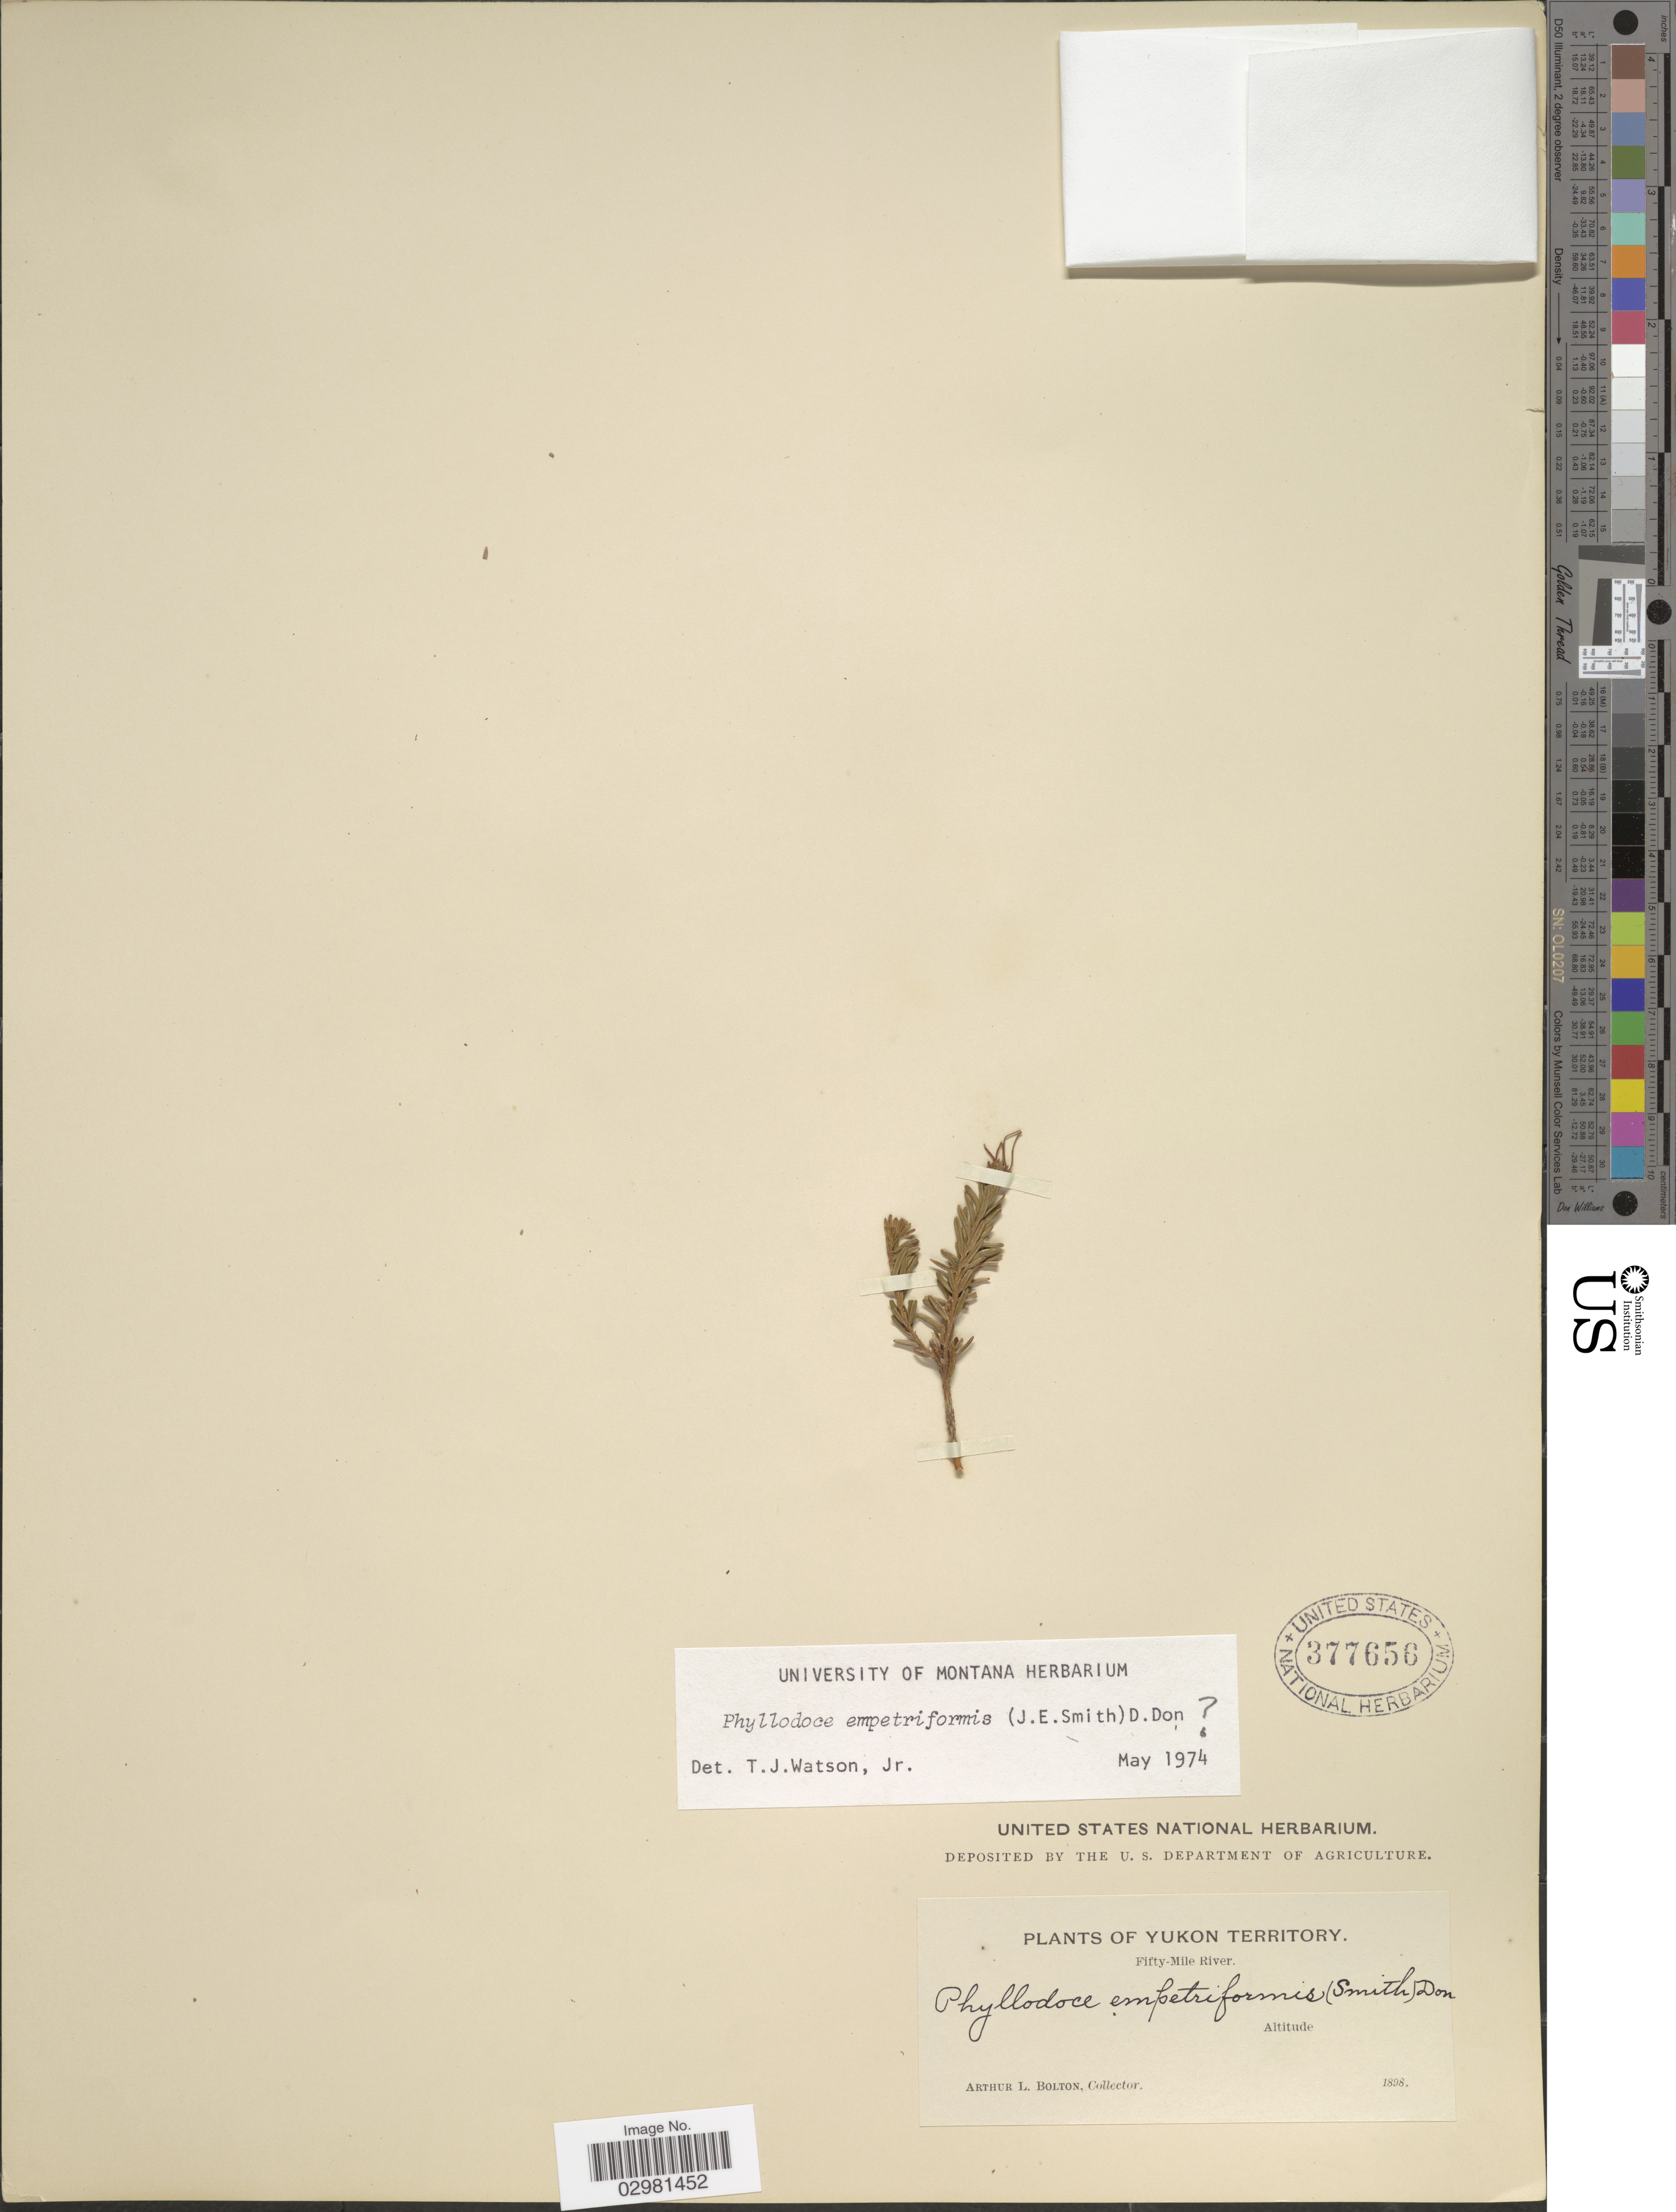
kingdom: Plantae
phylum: Tracheophyta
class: Magnoliopsida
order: Ericales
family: Ericaceae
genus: Phyllodoce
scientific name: Phyllodoce empetiformis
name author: (Small) D. Don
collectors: A. Bolton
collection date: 1898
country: Canada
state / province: Yukon Territory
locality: Fifty-Mile River.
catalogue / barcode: US 377656